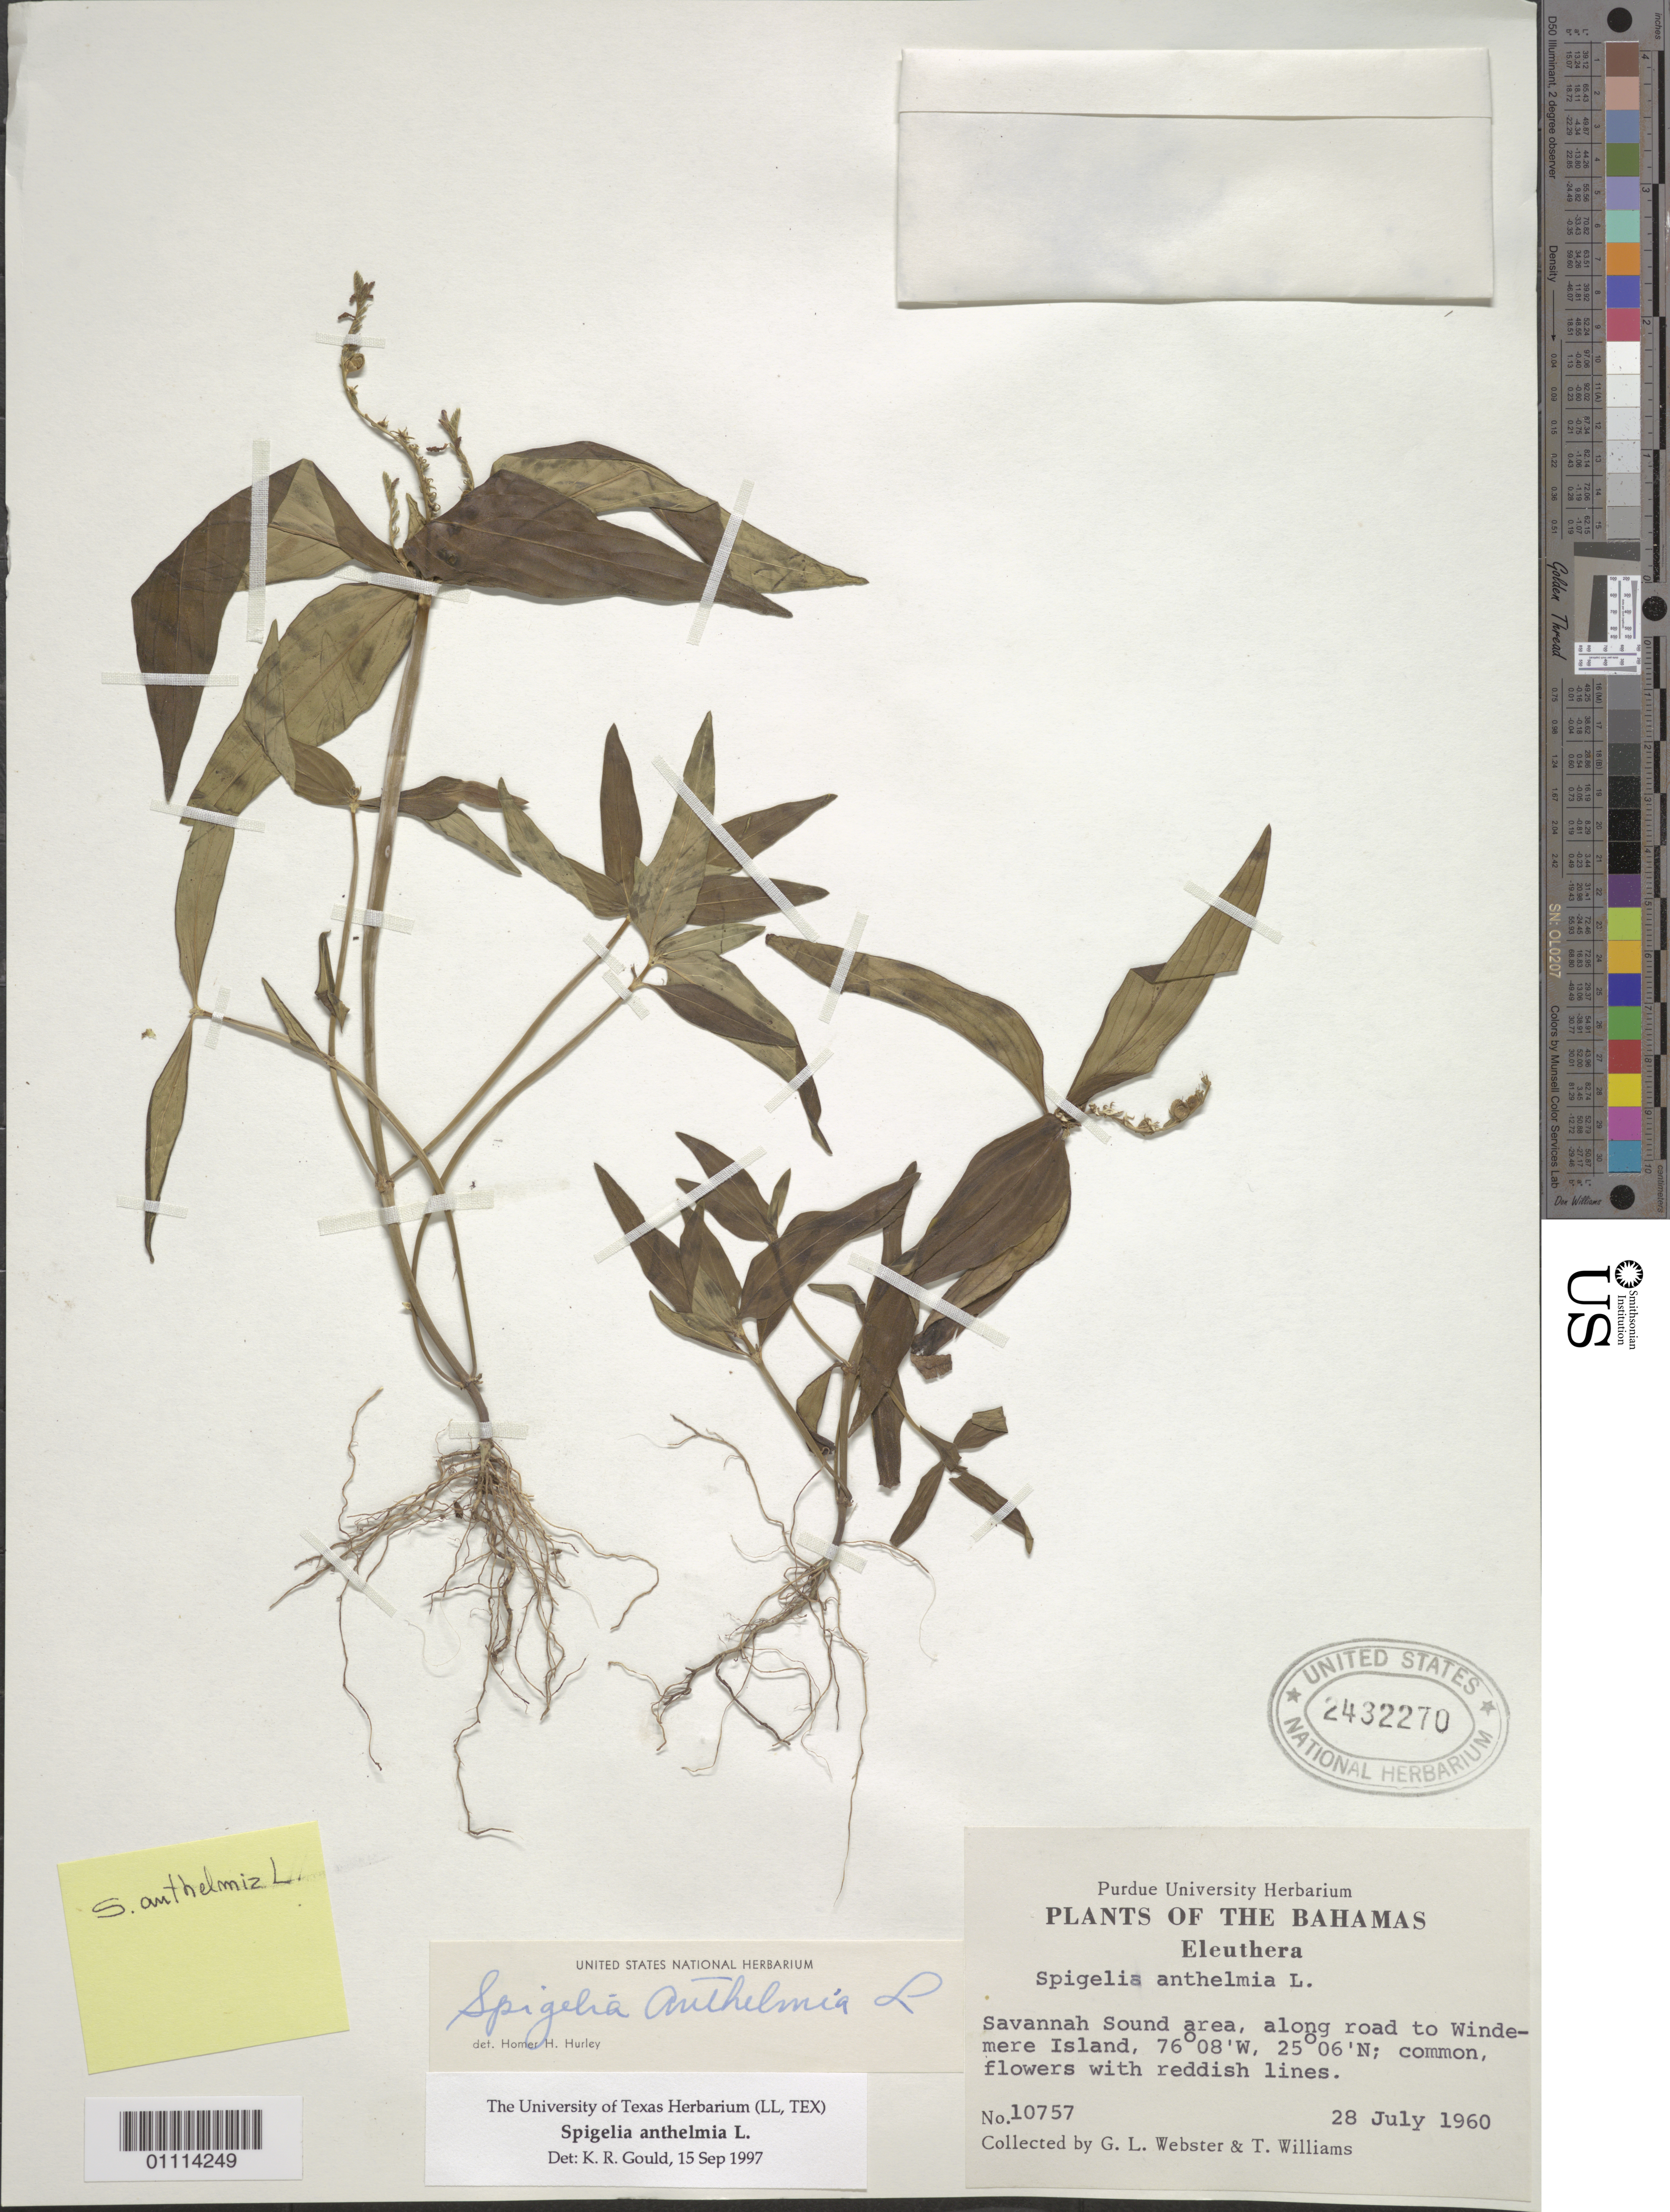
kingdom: Plantae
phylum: Tracheophyta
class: Magnoliopsida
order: Gentianales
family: Loganiaceae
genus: Spigelia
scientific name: Spigelia anthelmia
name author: L.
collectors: G. L. Webster & T. Williams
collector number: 10757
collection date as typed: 28 Jul 1960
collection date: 1960-07-28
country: Bahamas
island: Eleuthera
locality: Savannah Sound area, along road to Windemere Island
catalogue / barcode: US 2432270